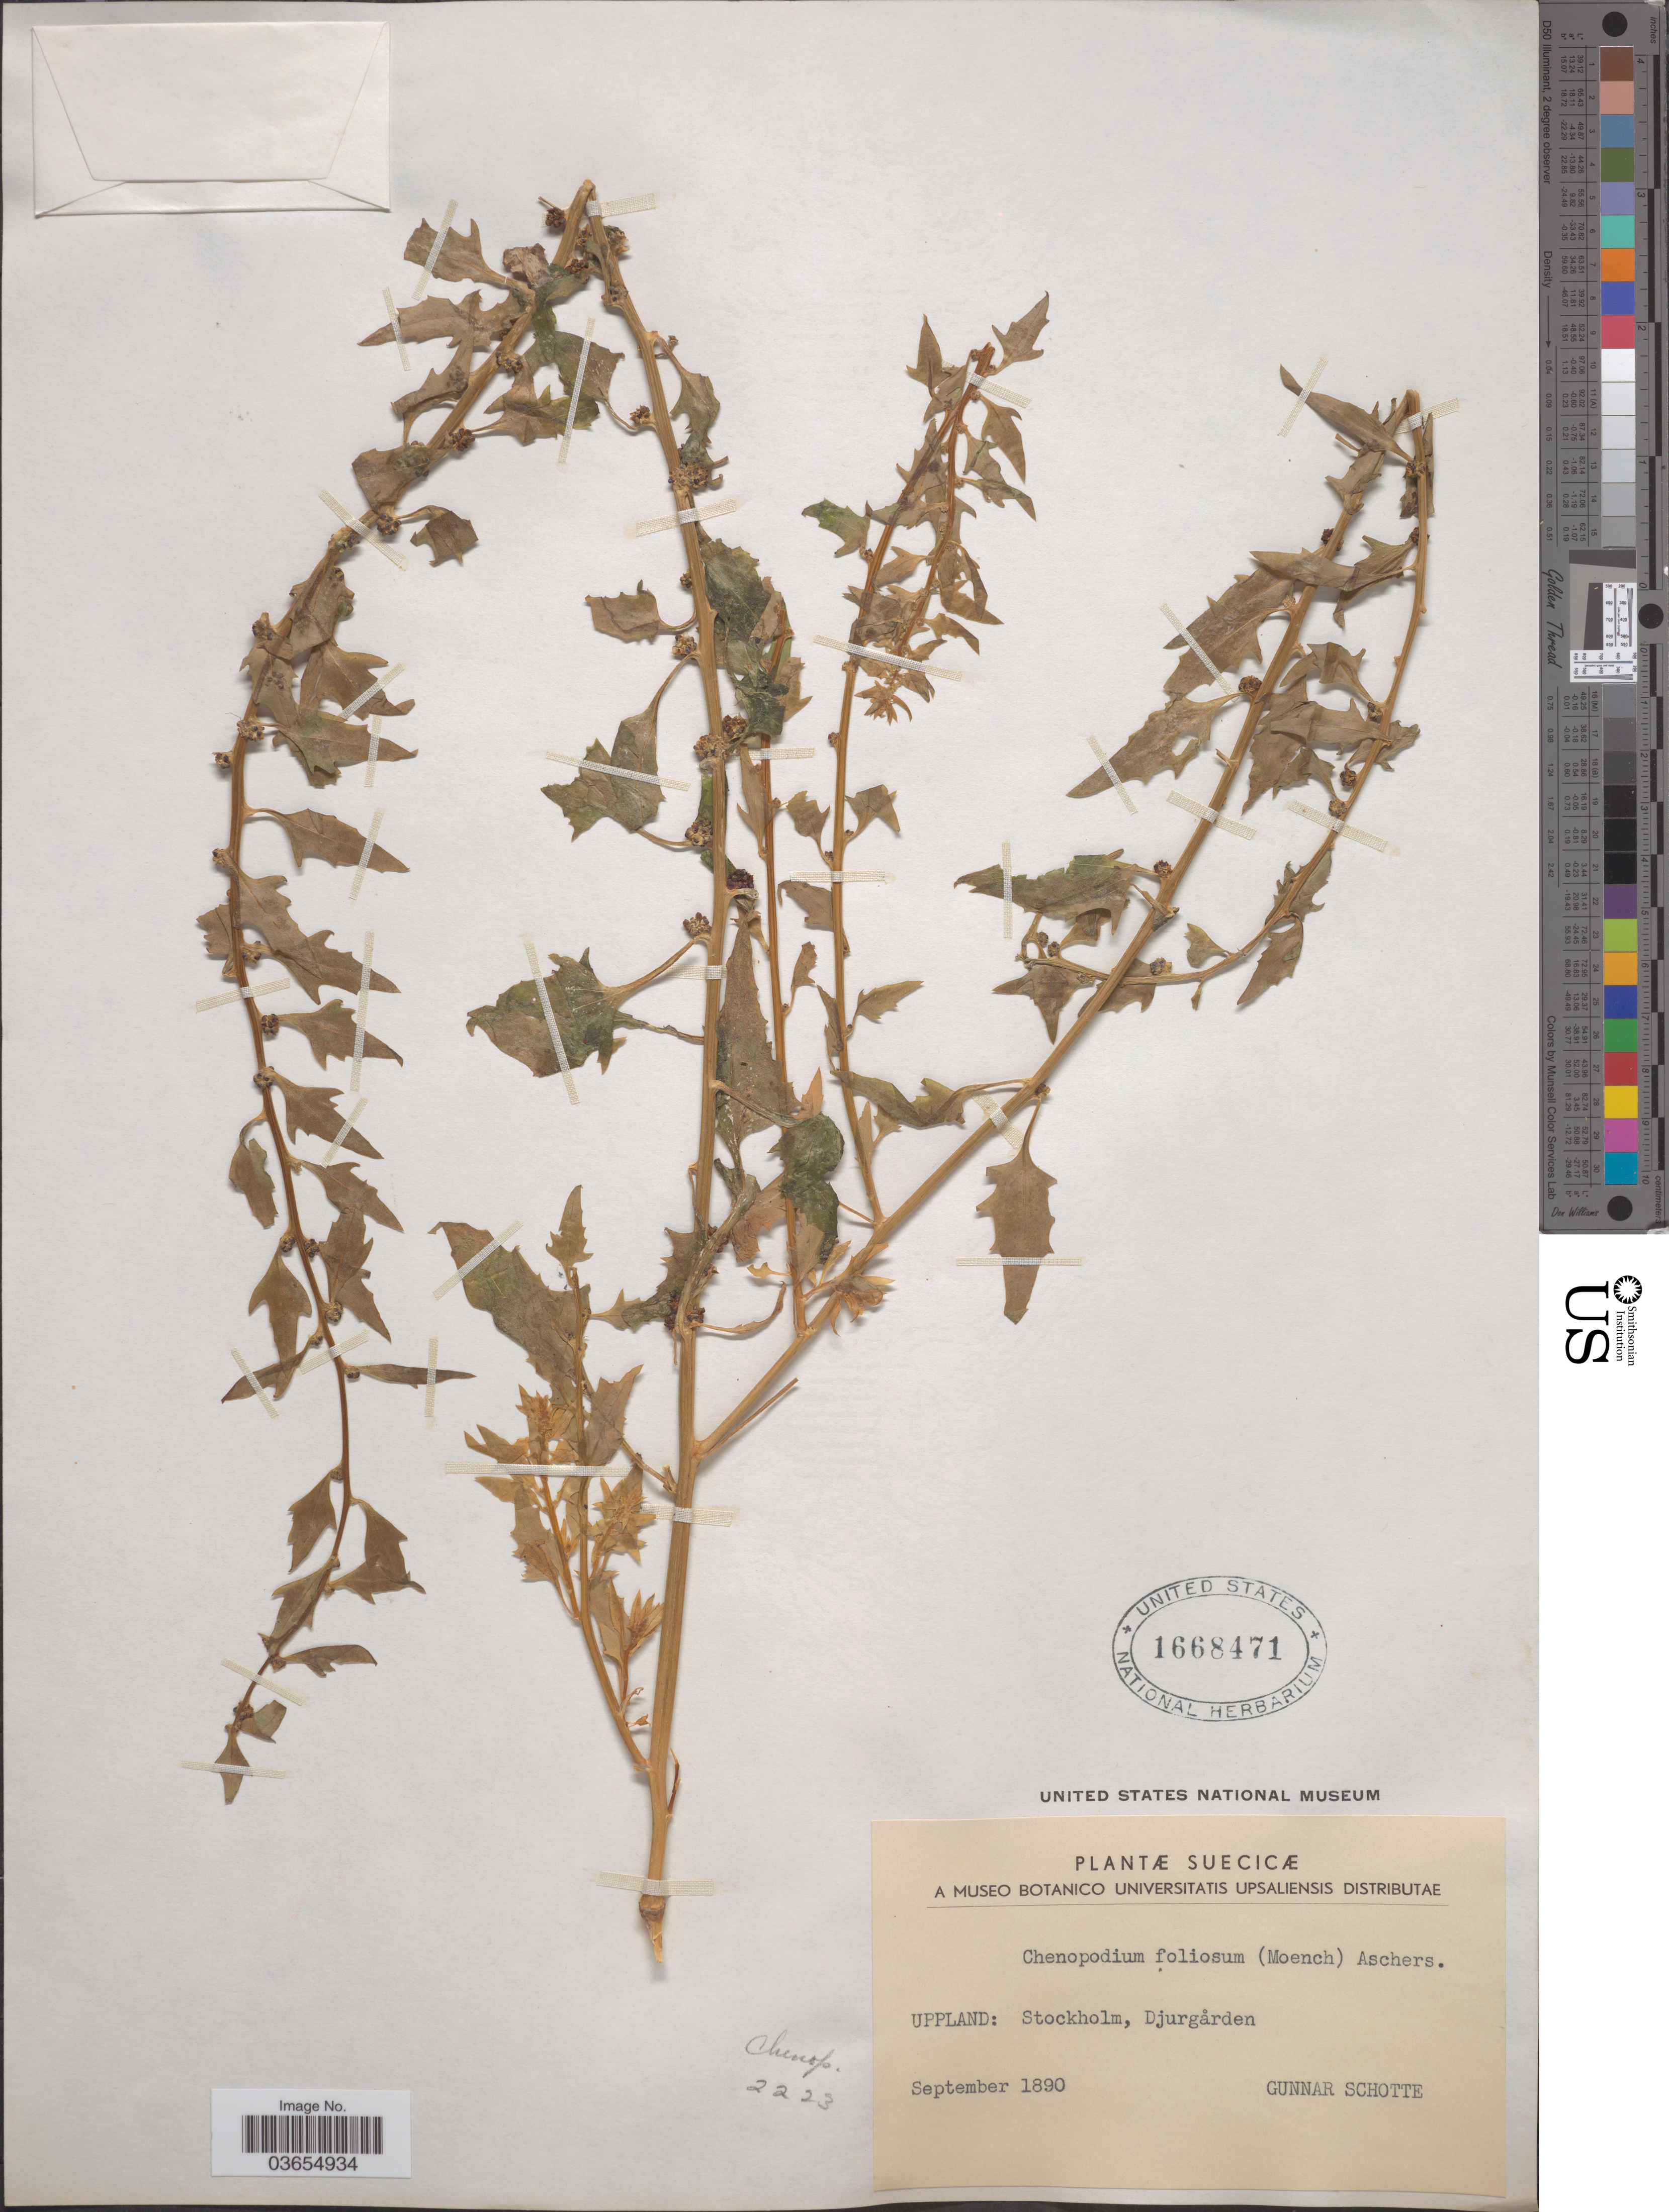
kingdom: Plantae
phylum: Tracheophyta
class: Magnoliopsida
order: Caryophyllales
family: Amaranthaceae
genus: Chenopodium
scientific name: Chenopodium foliosum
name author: Asch.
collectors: G. Schotte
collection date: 1890-09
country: Sweden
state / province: Stockholm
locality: Suecicæ. Uppland: Stockholm, Djurgården.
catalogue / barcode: US 1668471